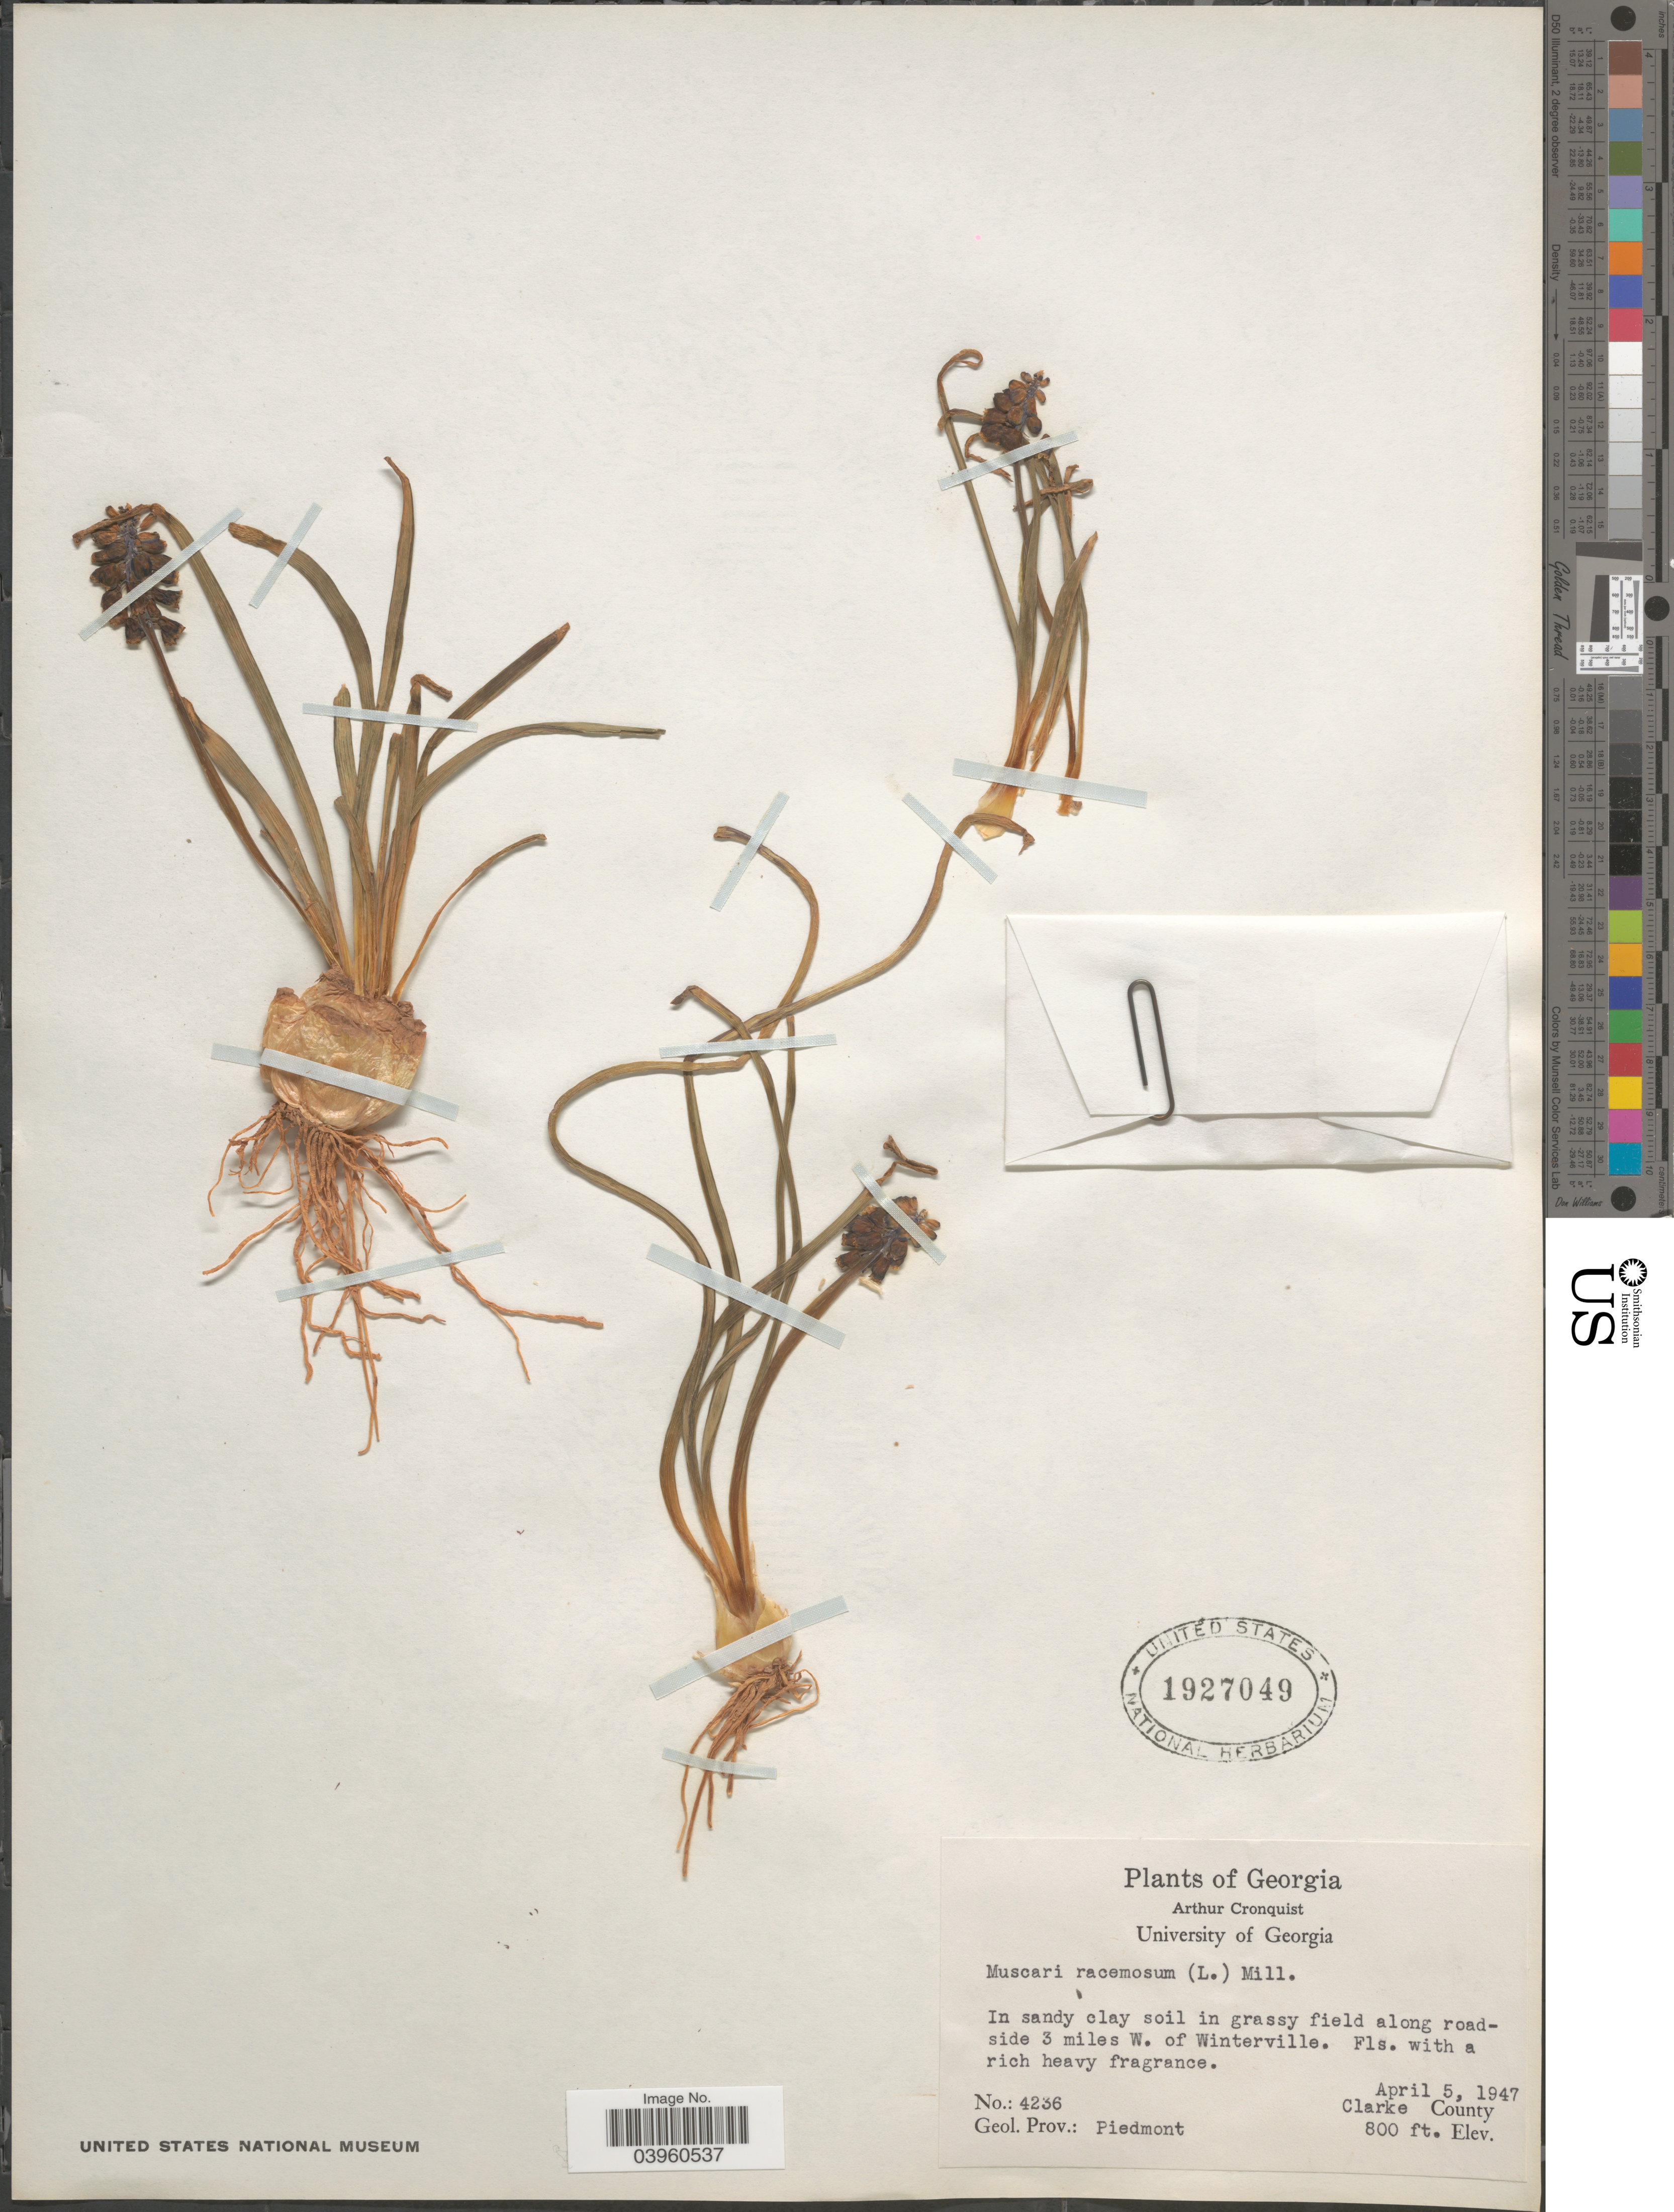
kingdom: Plantae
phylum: Tracheophyta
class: Liliopsida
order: Asparagales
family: Asparagaceae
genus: Muscari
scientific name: Muscari racemosum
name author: (L.) Mill.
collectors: A. J. Cronquist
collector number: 4236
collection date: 1947-04-05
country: United States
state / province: Georgia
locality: Along roadside 3 miles W. of Winterville. Clarke County. Geol. Prov.: Piedmont.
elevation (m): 244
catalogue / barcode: US 1927049